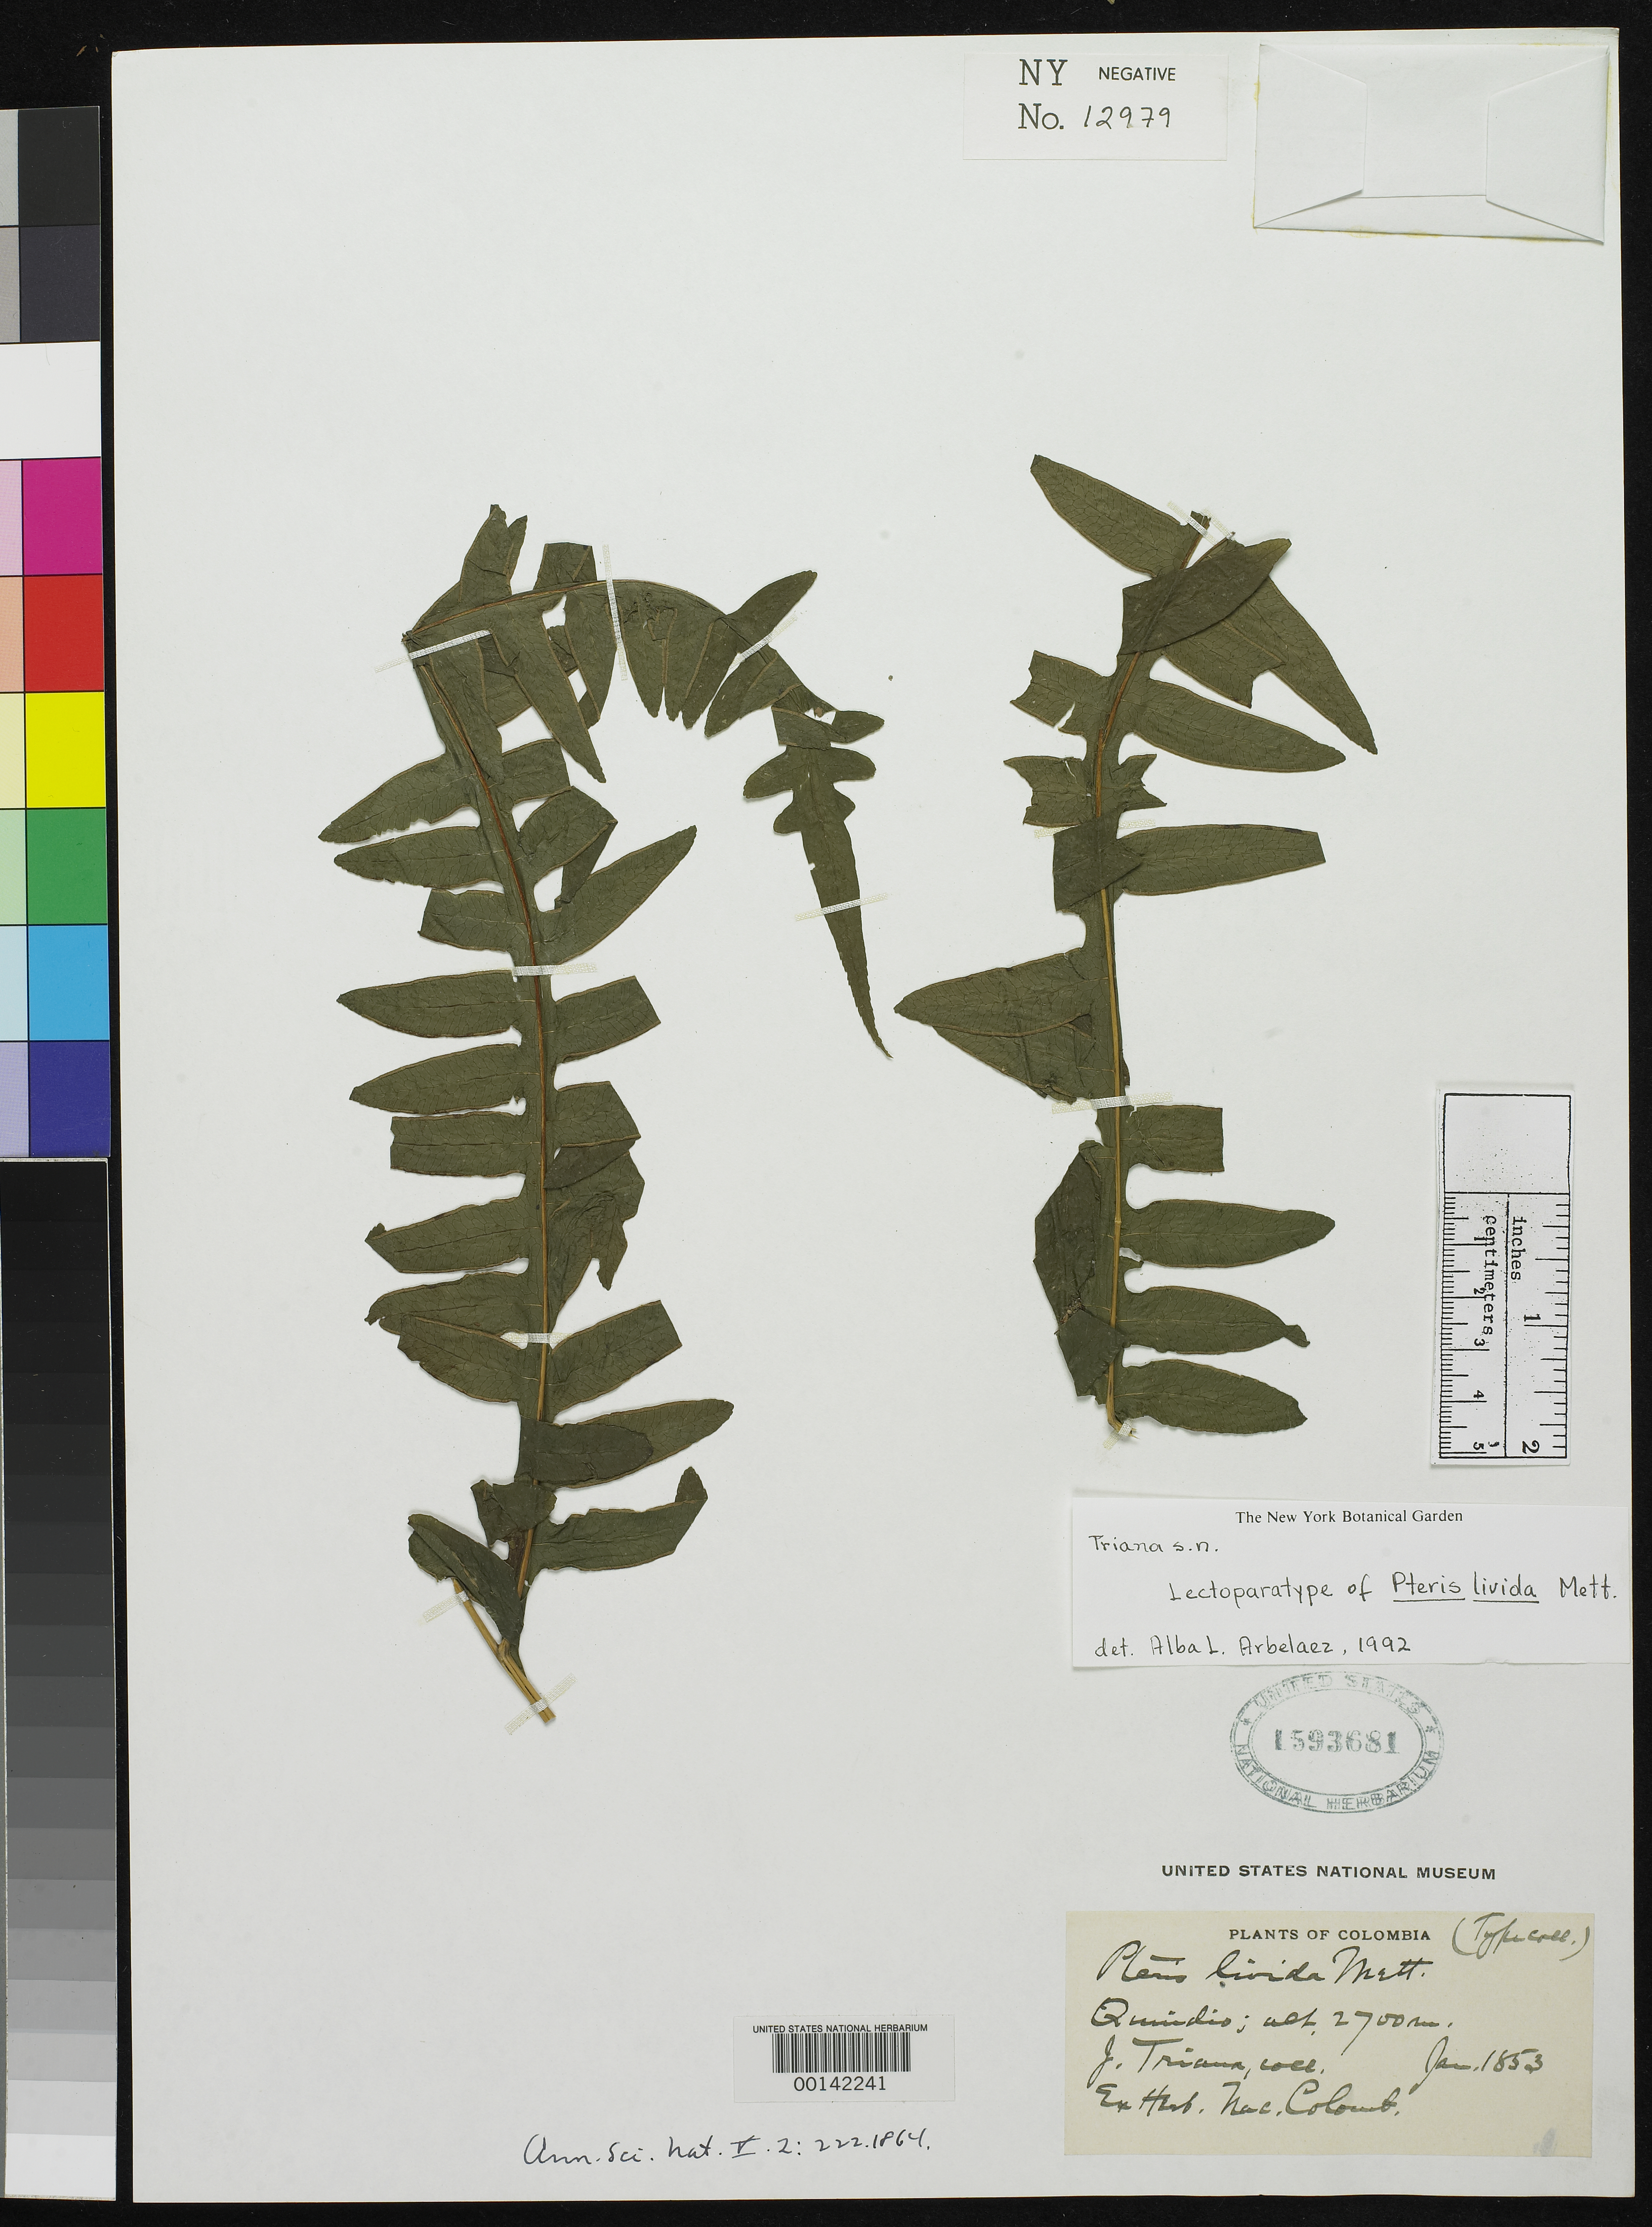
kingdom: Plantae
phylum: Tracheophyta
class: Polypodiopsida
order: Polypodiales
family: Pteridaceae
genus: Pteris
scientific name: Pteris livida var. ferox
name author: Mett.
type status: Type Collection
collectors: J. J. Triana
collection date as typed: Jan 1853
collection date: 1853-01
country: Colombia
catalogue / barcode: US 1593681